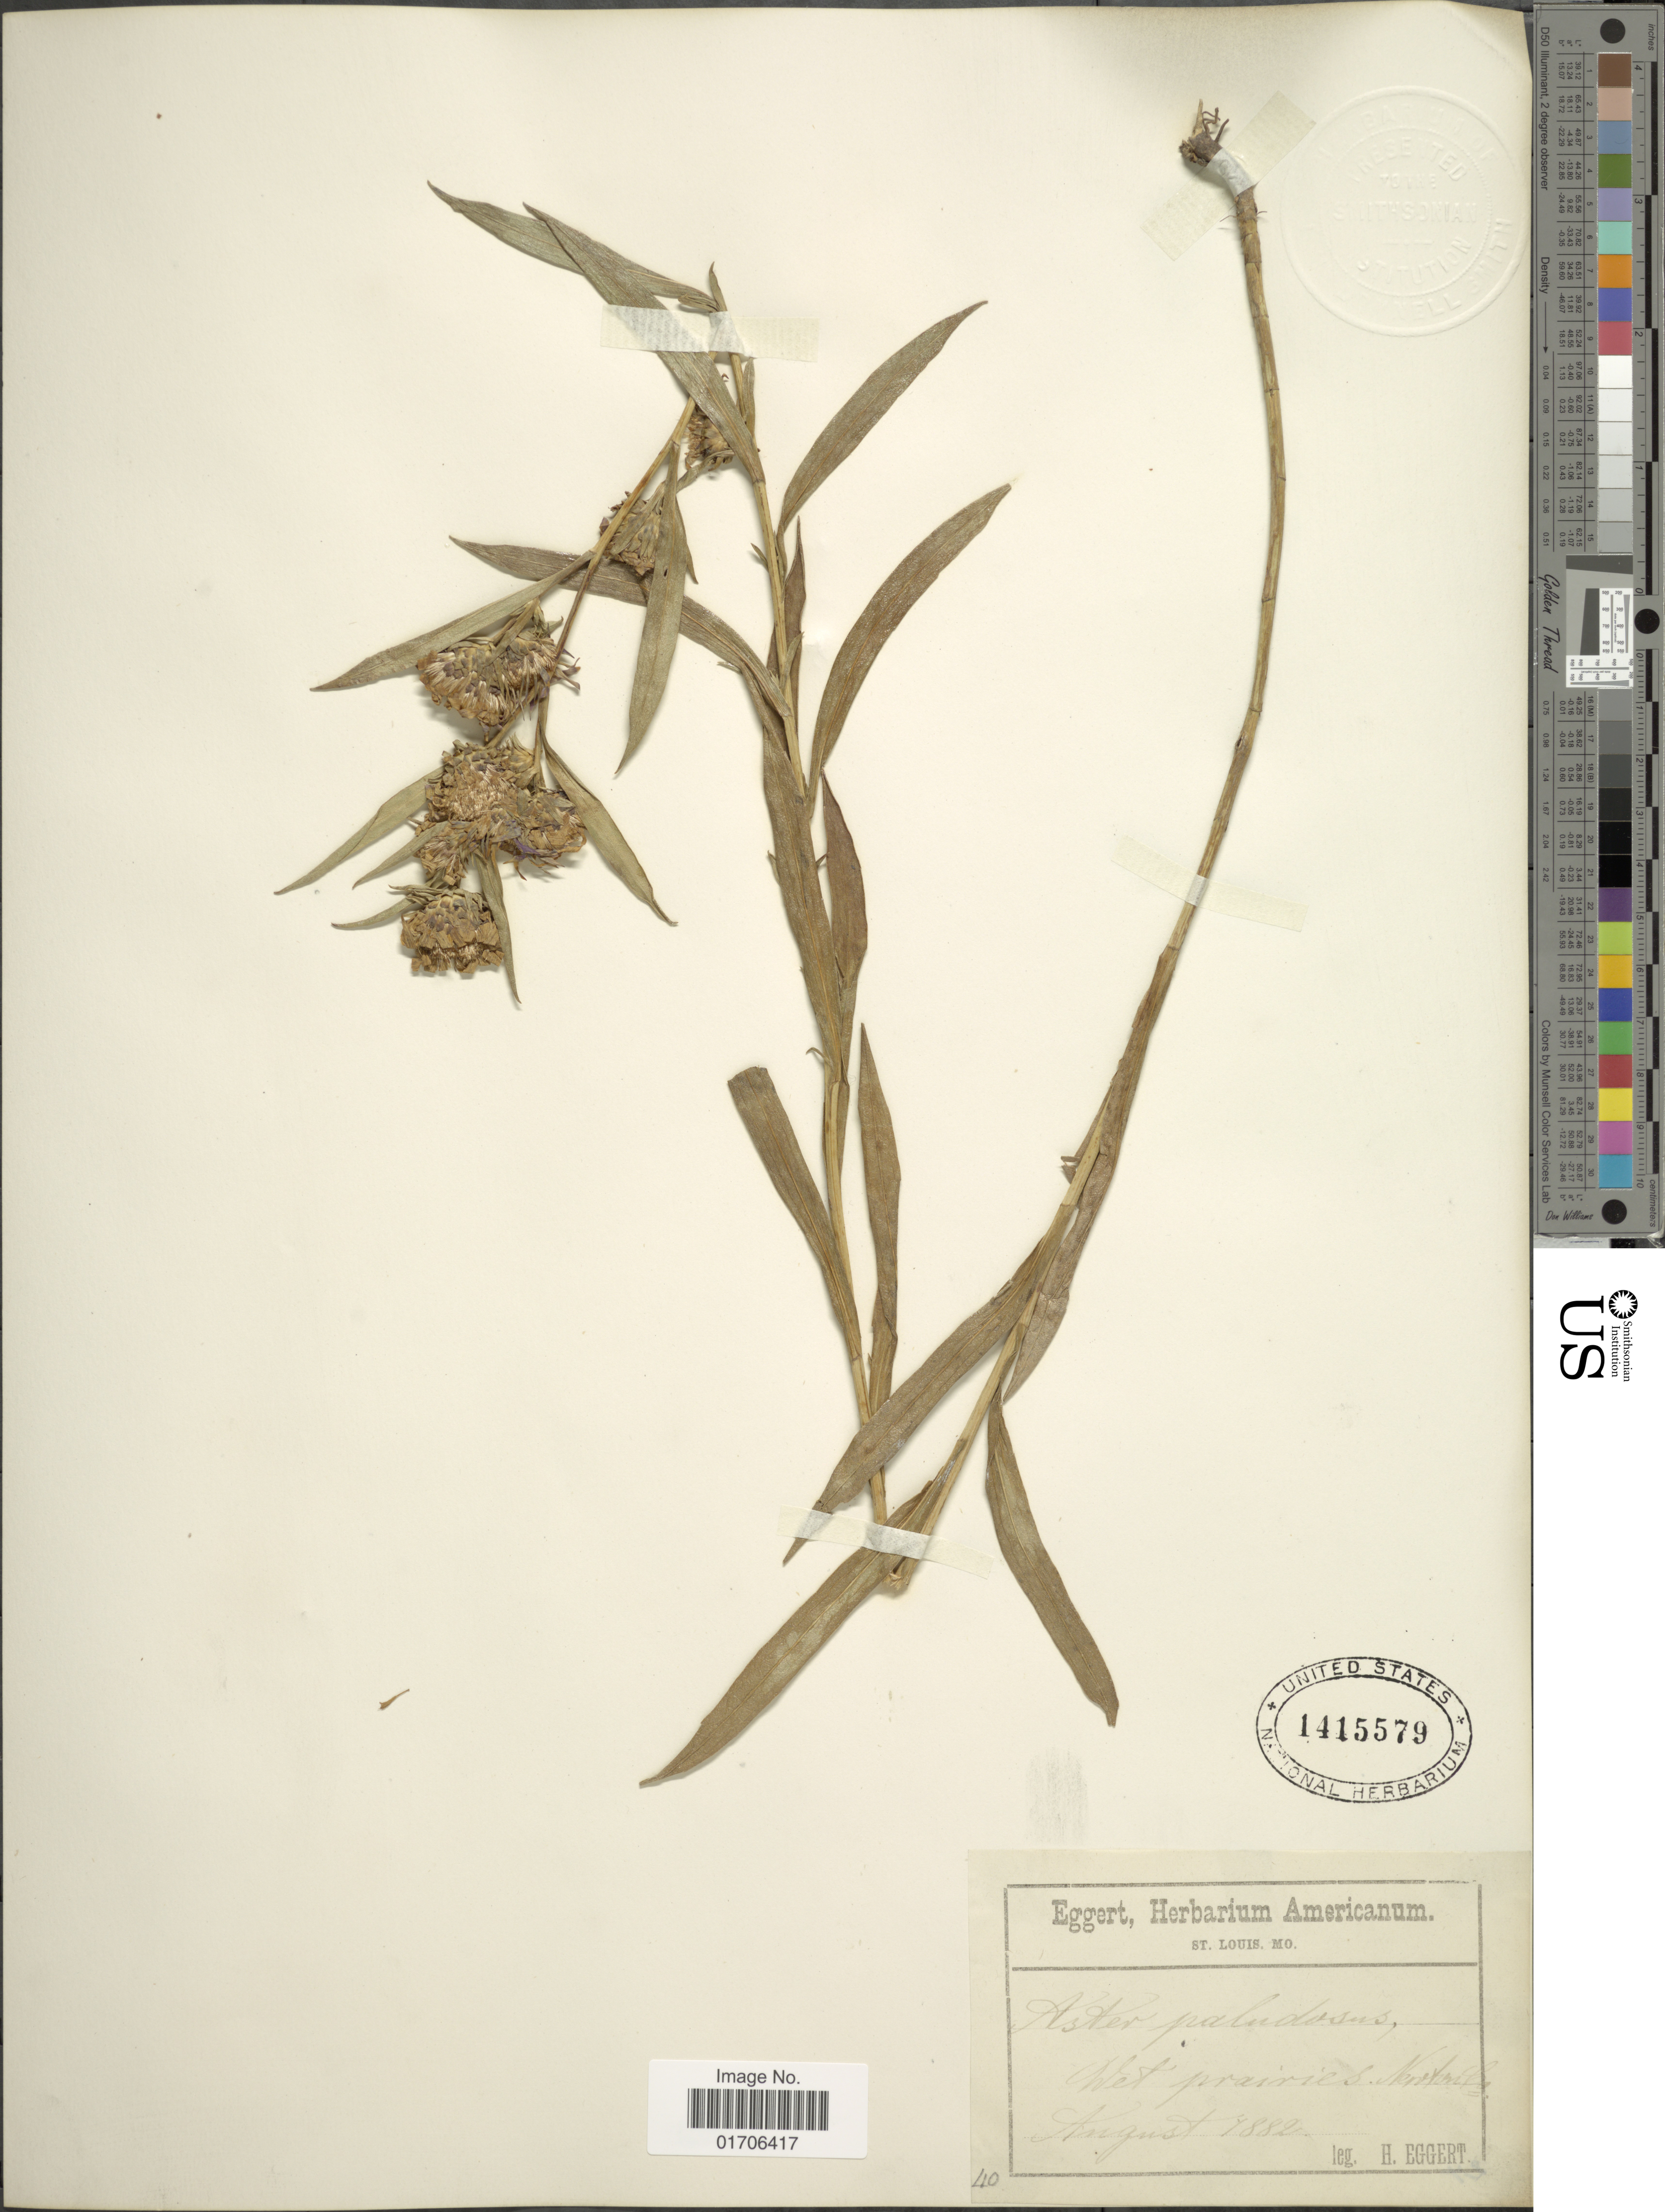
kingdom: Plantae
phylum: Tracheophyta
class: Magnoliopsida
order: Asterales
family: Asteraceae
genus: Eurybia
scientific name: Eurybia hemispherica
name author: G.L. Nesom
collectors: H. Eggert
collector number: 40?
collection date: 1882-08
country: United States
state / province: Missouri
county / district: Newton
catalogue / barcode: US 1415579